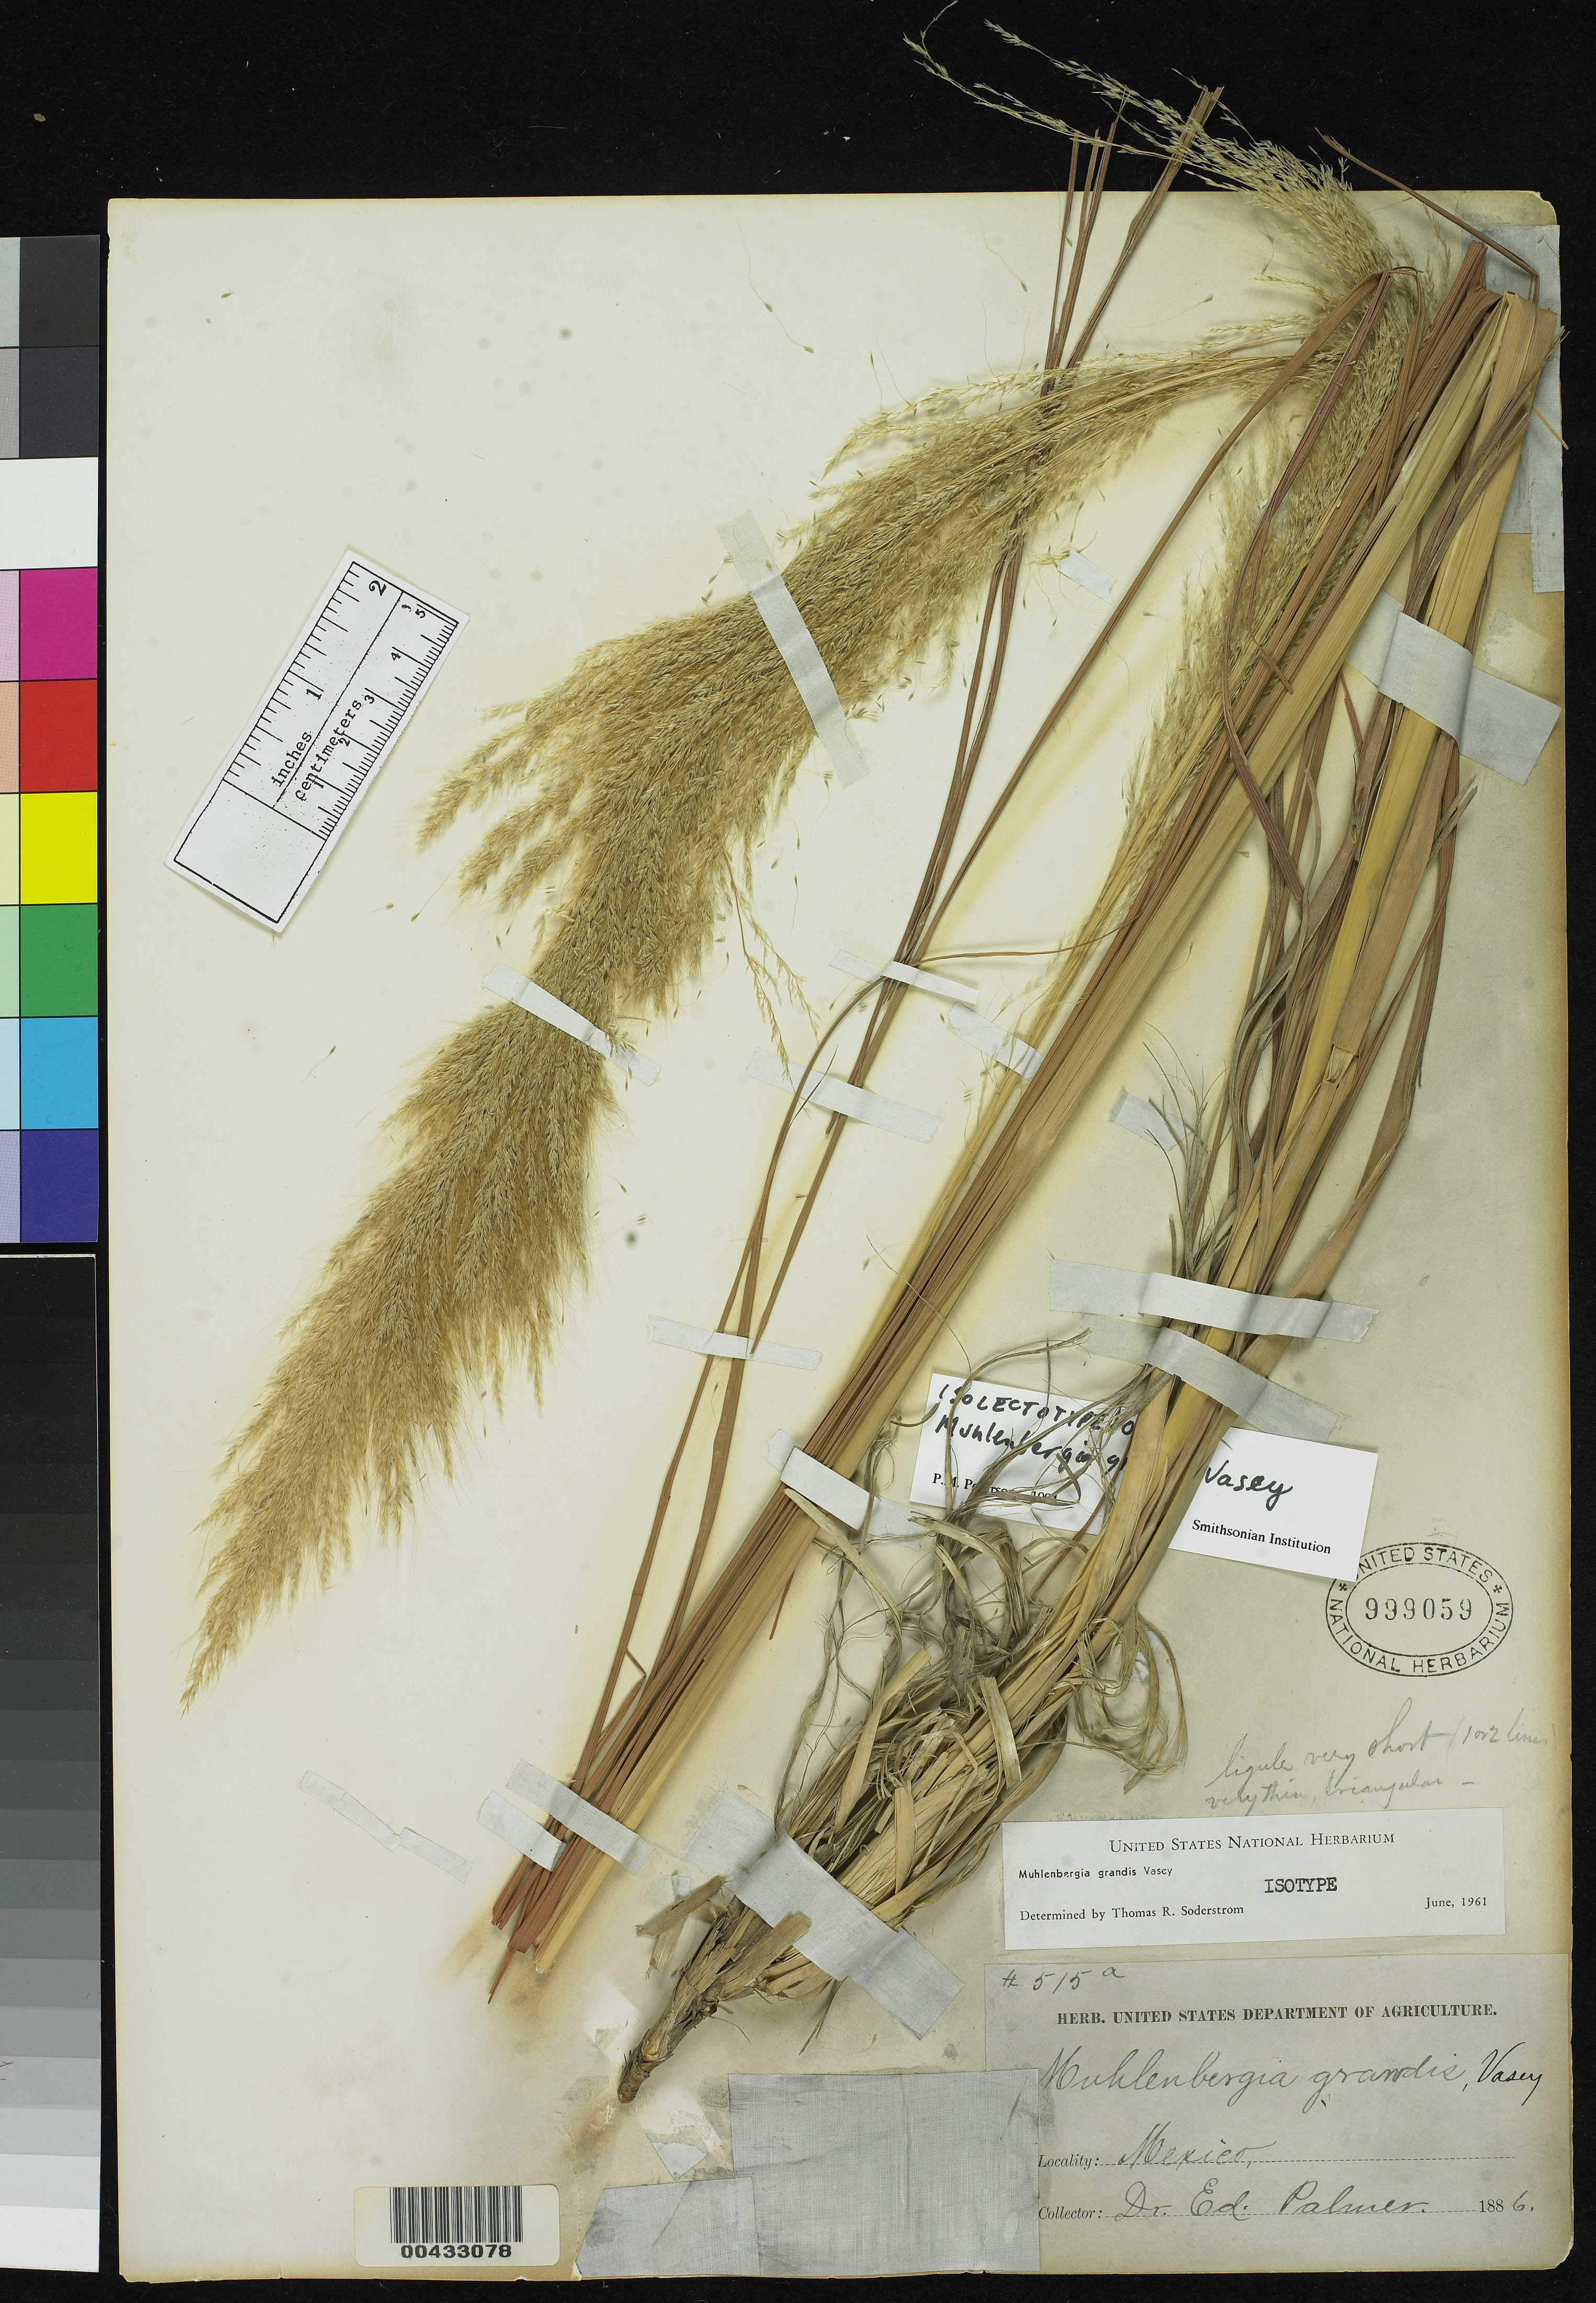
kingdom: Plantae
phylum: Tracheophyta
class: Liliopsida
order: Poales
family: Poaceae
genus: Muhlenbergia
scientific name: Muhlenbergia grandis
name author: Vasey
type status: Isosyntype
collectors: E. Palmer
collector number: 515a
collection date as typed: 1886 to -- --- 1886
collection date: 1886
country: Mexico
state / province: Jalisco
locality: Rio Blanco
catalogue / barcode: US 999059